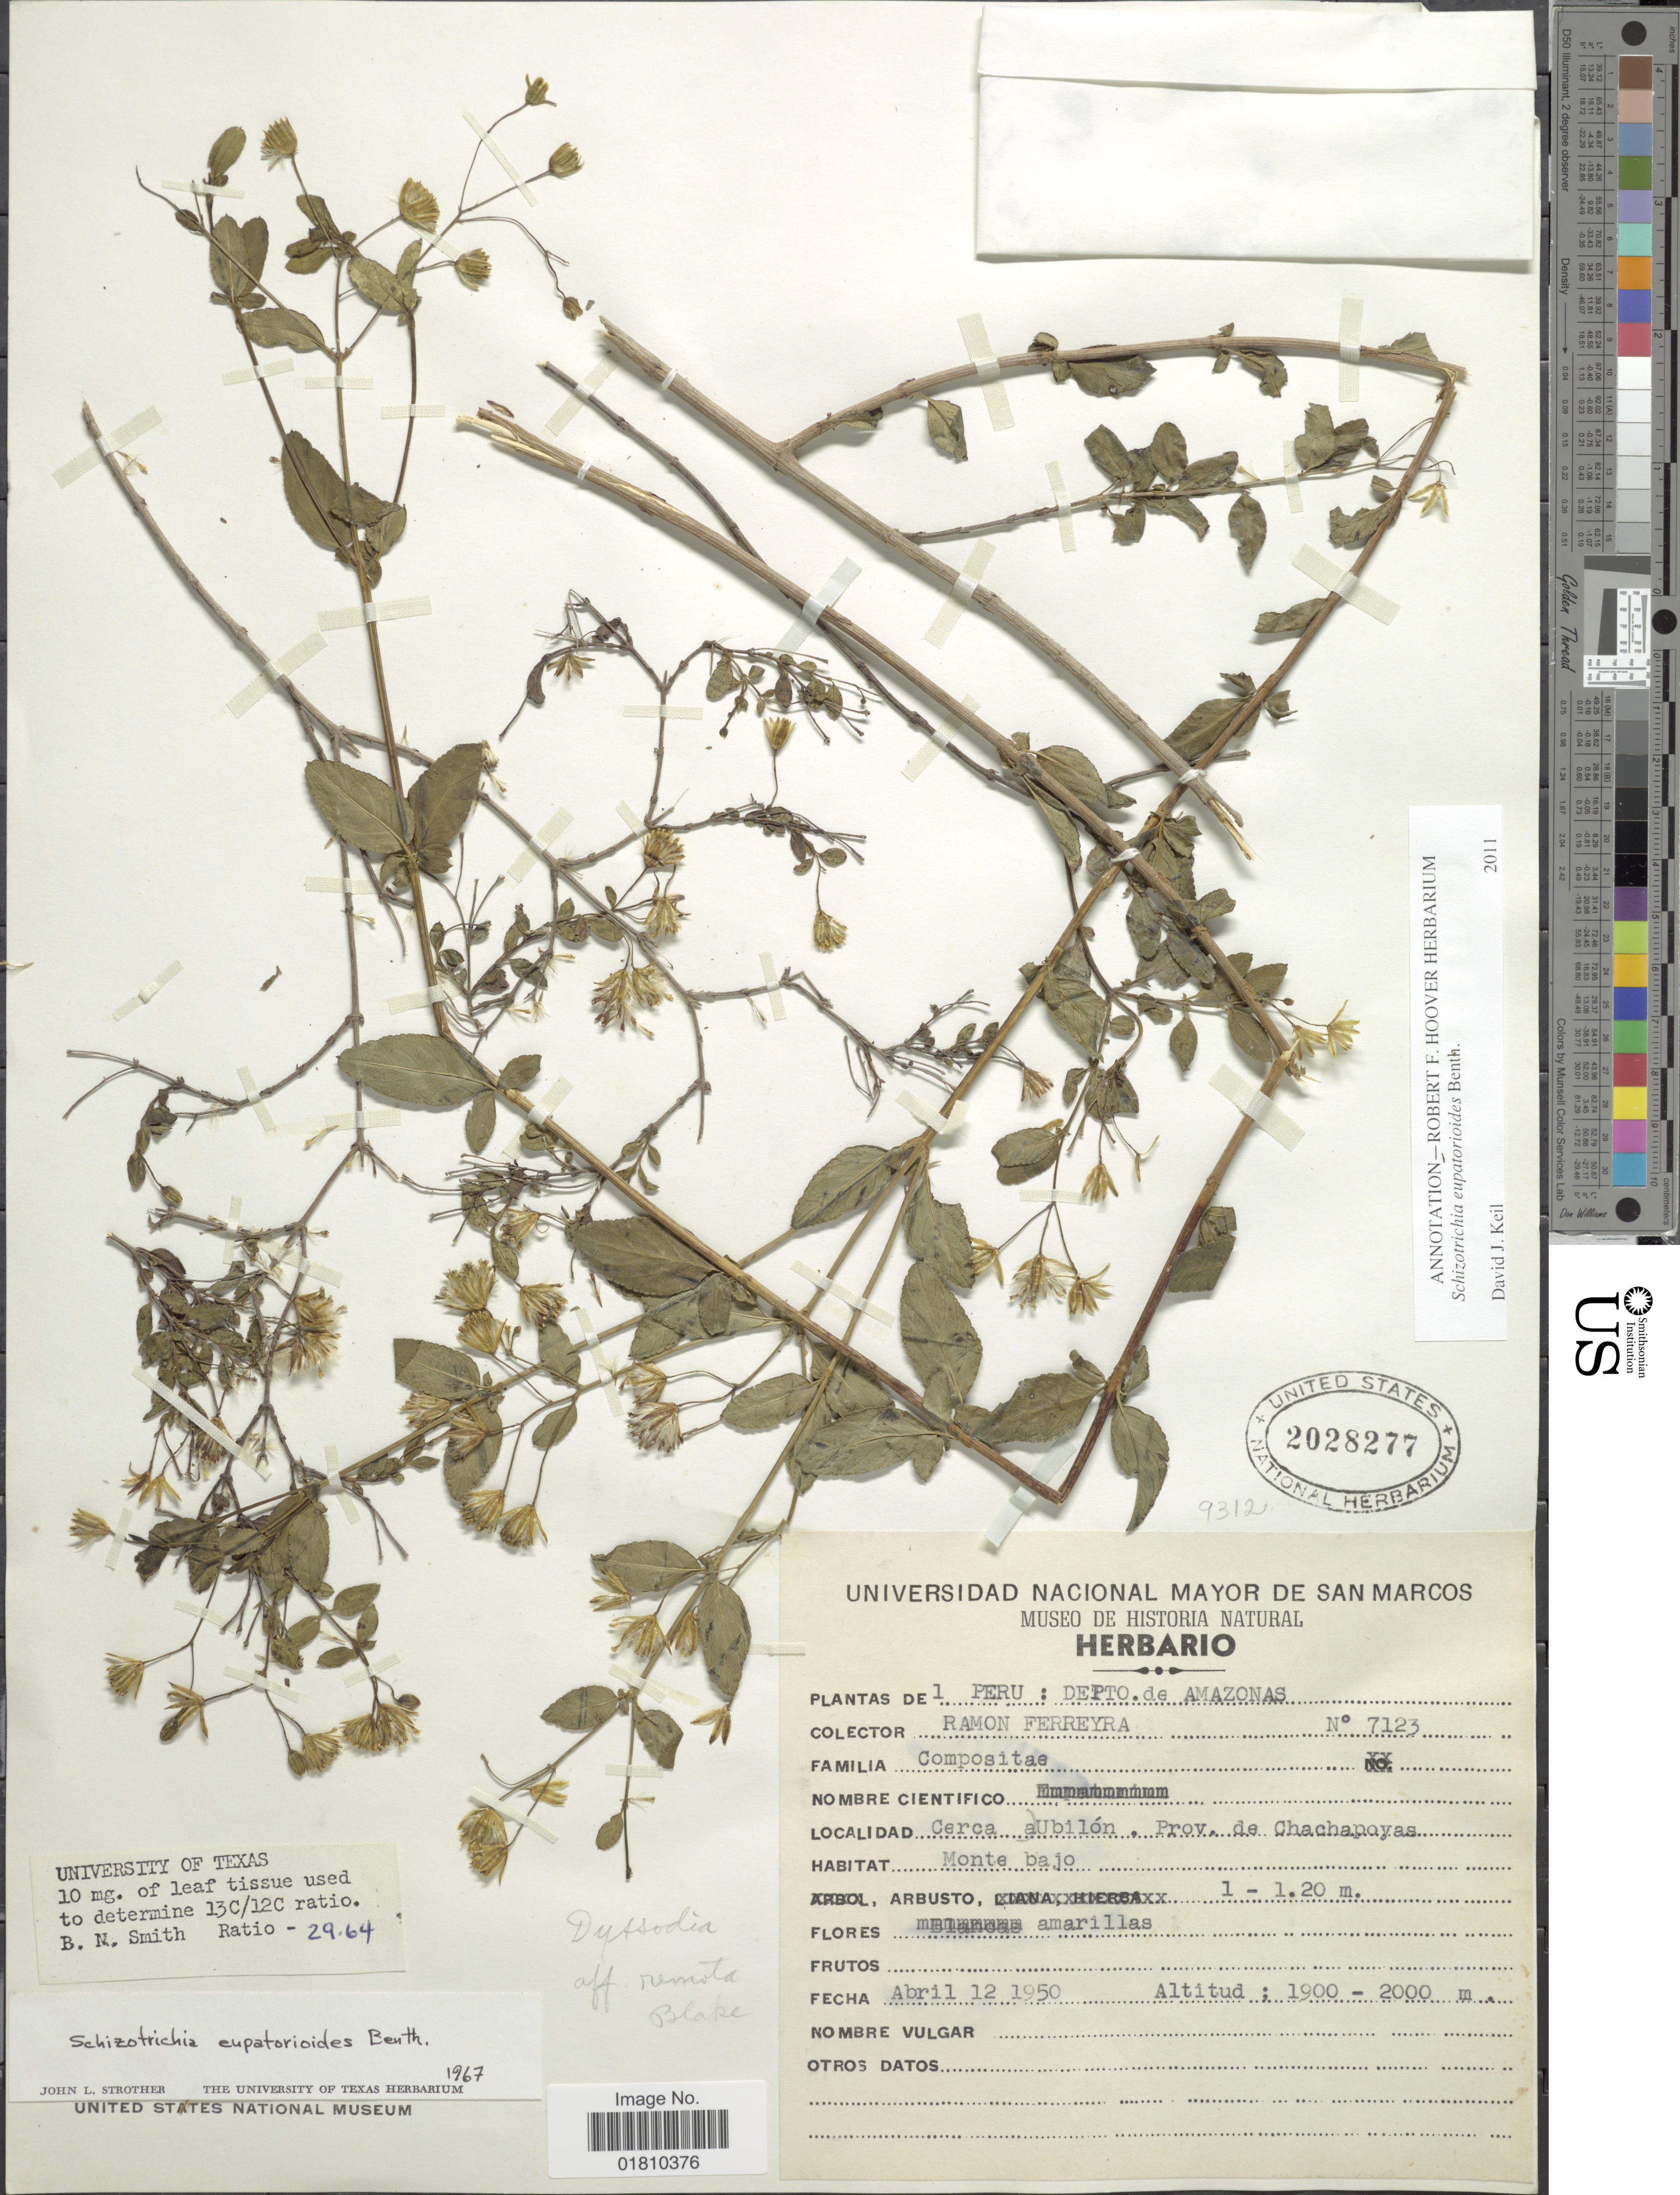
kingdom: Plantae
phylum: Tracheophyta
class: Magnoliopsida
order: Asterales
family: Asteraceae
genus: Schizotrichia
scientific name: Schizotrichia eupatorioides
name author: Benth.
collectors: R. A. Ferreyra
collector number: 7123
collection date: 1950-04-12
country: Peru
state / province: Amazonas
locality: Cerca Ubilón, Prov. de Chachapoyas, Monte bajo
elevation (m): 1900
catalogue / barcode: US 2028277